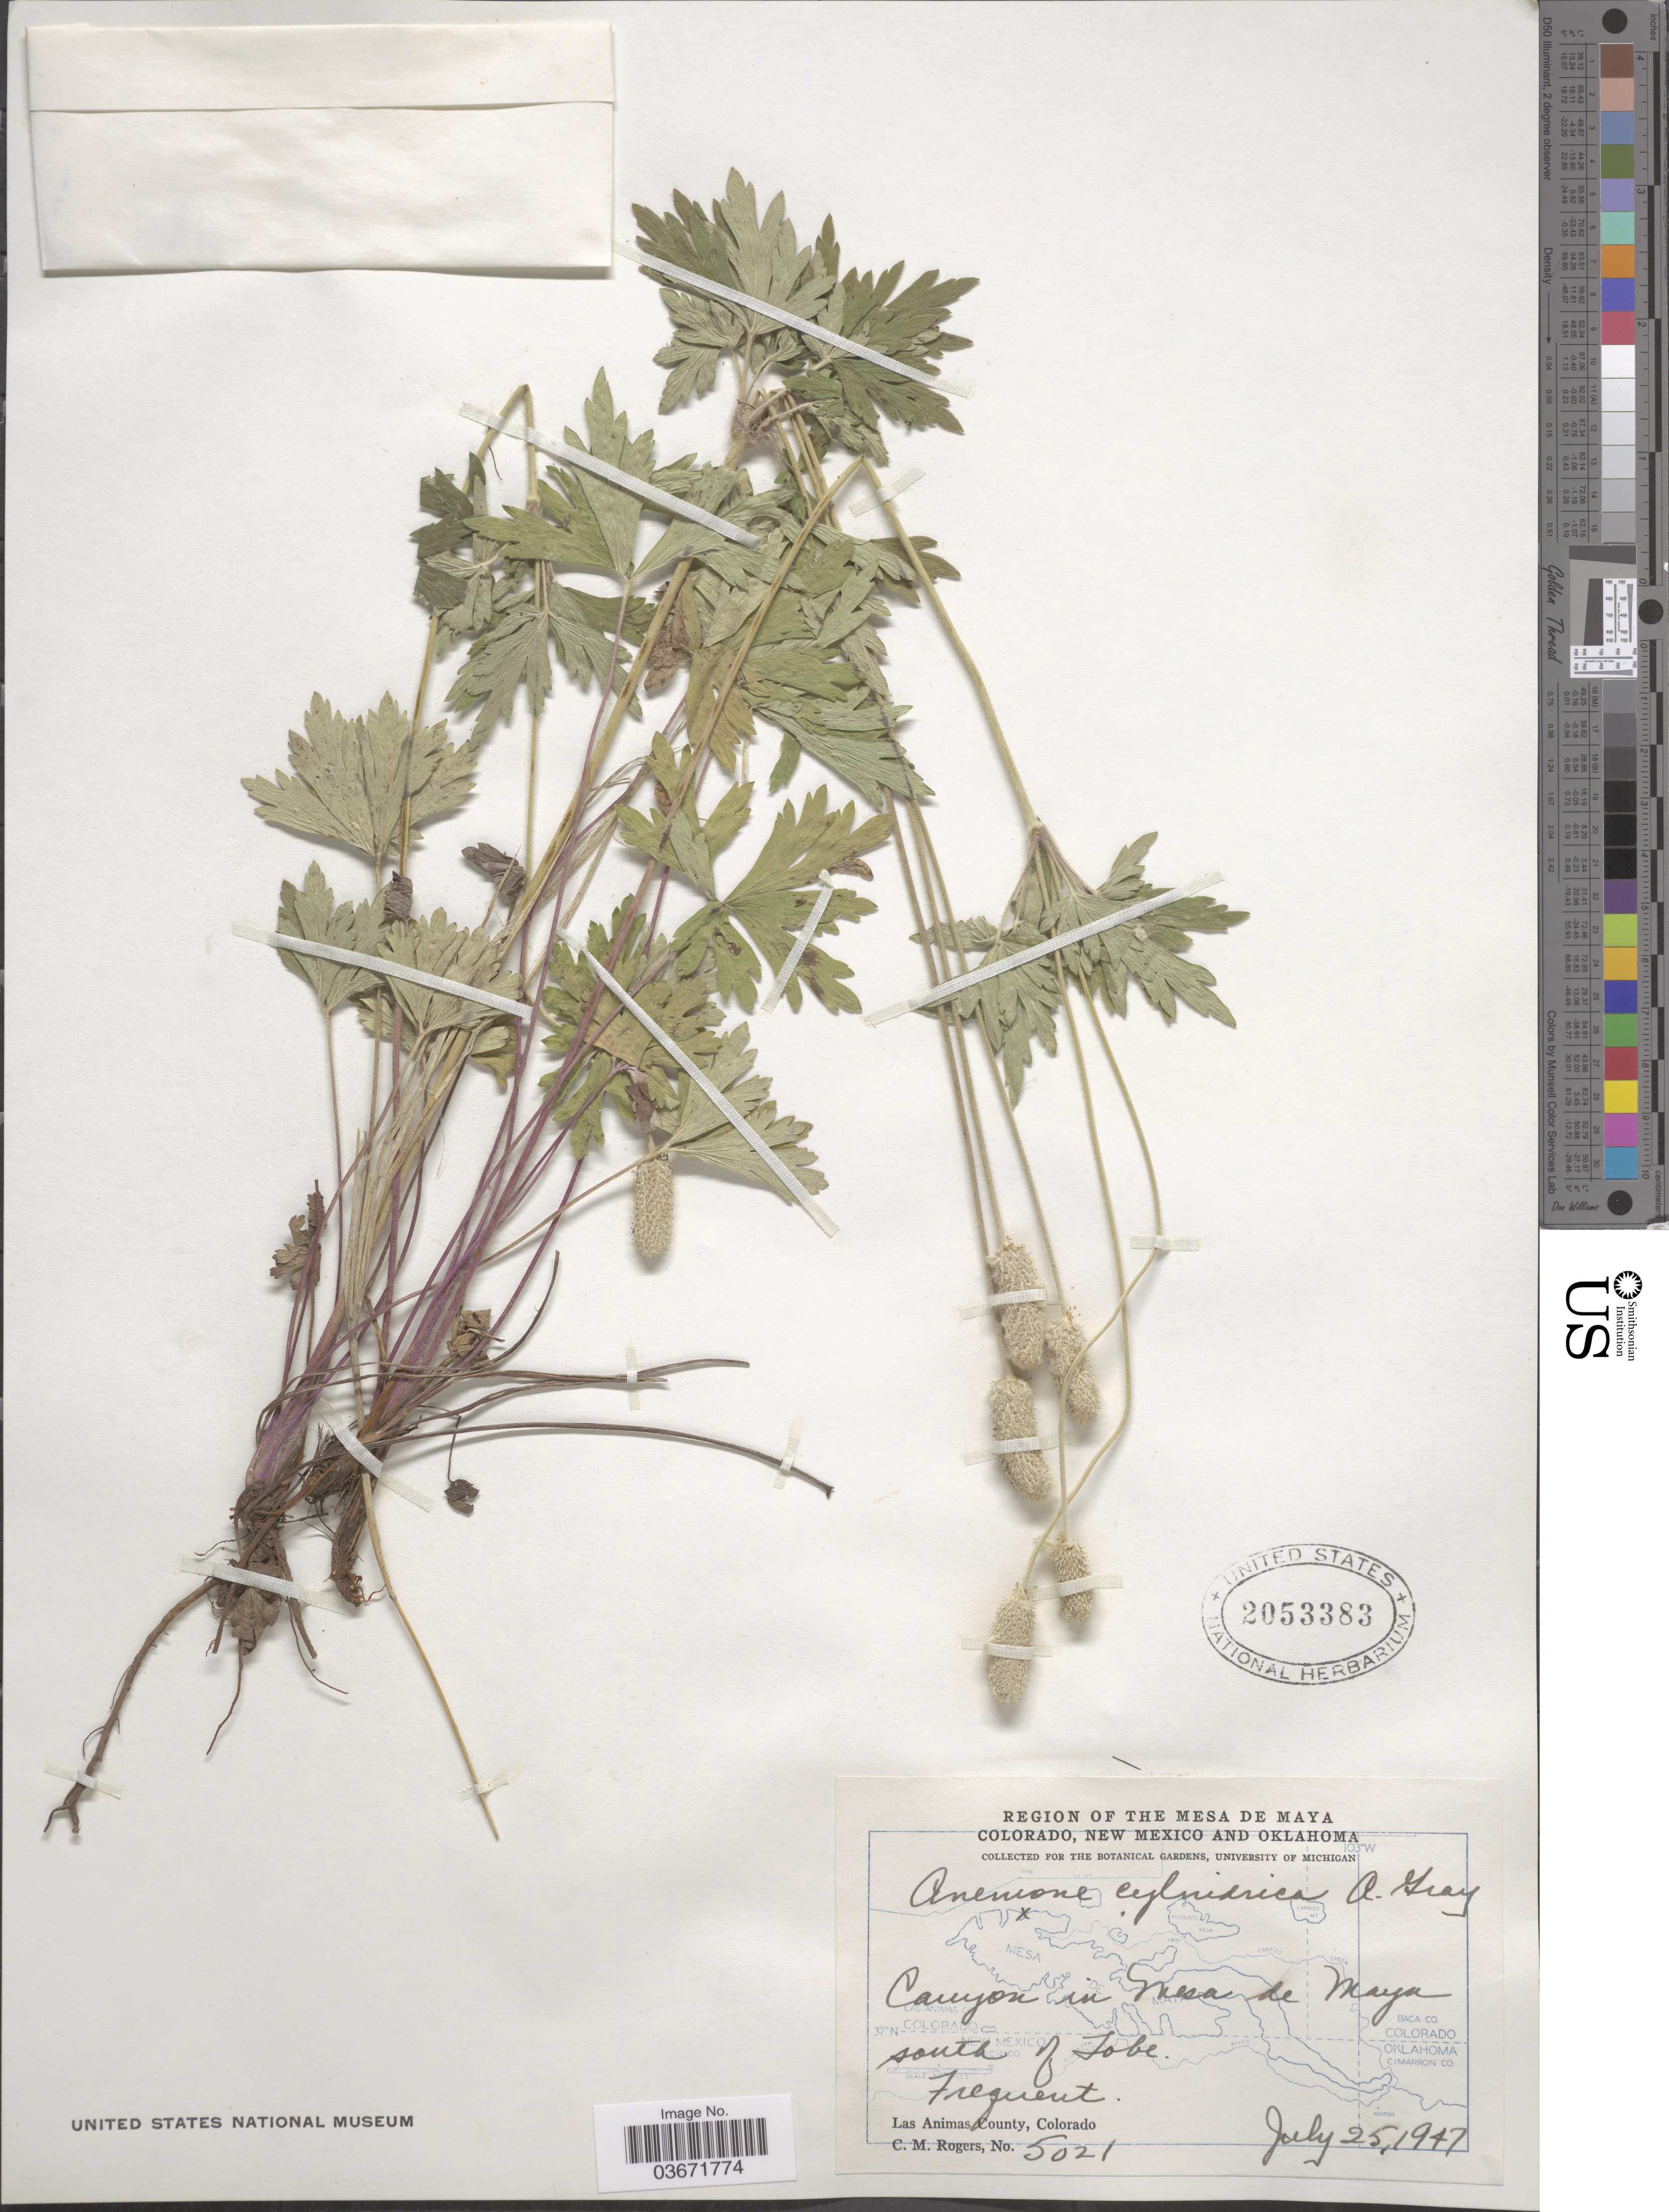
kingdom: Plantae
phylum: Tracheophyta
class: Magnoliopsida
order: Ranunculales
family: Ranunculaceae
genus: Anemone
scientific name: Anemone cylindrica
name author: A. Gray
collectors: C. M. Rogers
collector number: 5021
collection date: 1947-07-25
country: United States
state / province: Colorado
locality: Region of the Mesa de Maya. Canyon in Mesa de Maya. South of Tobe. Las Animas County.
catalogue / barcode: US 2053383